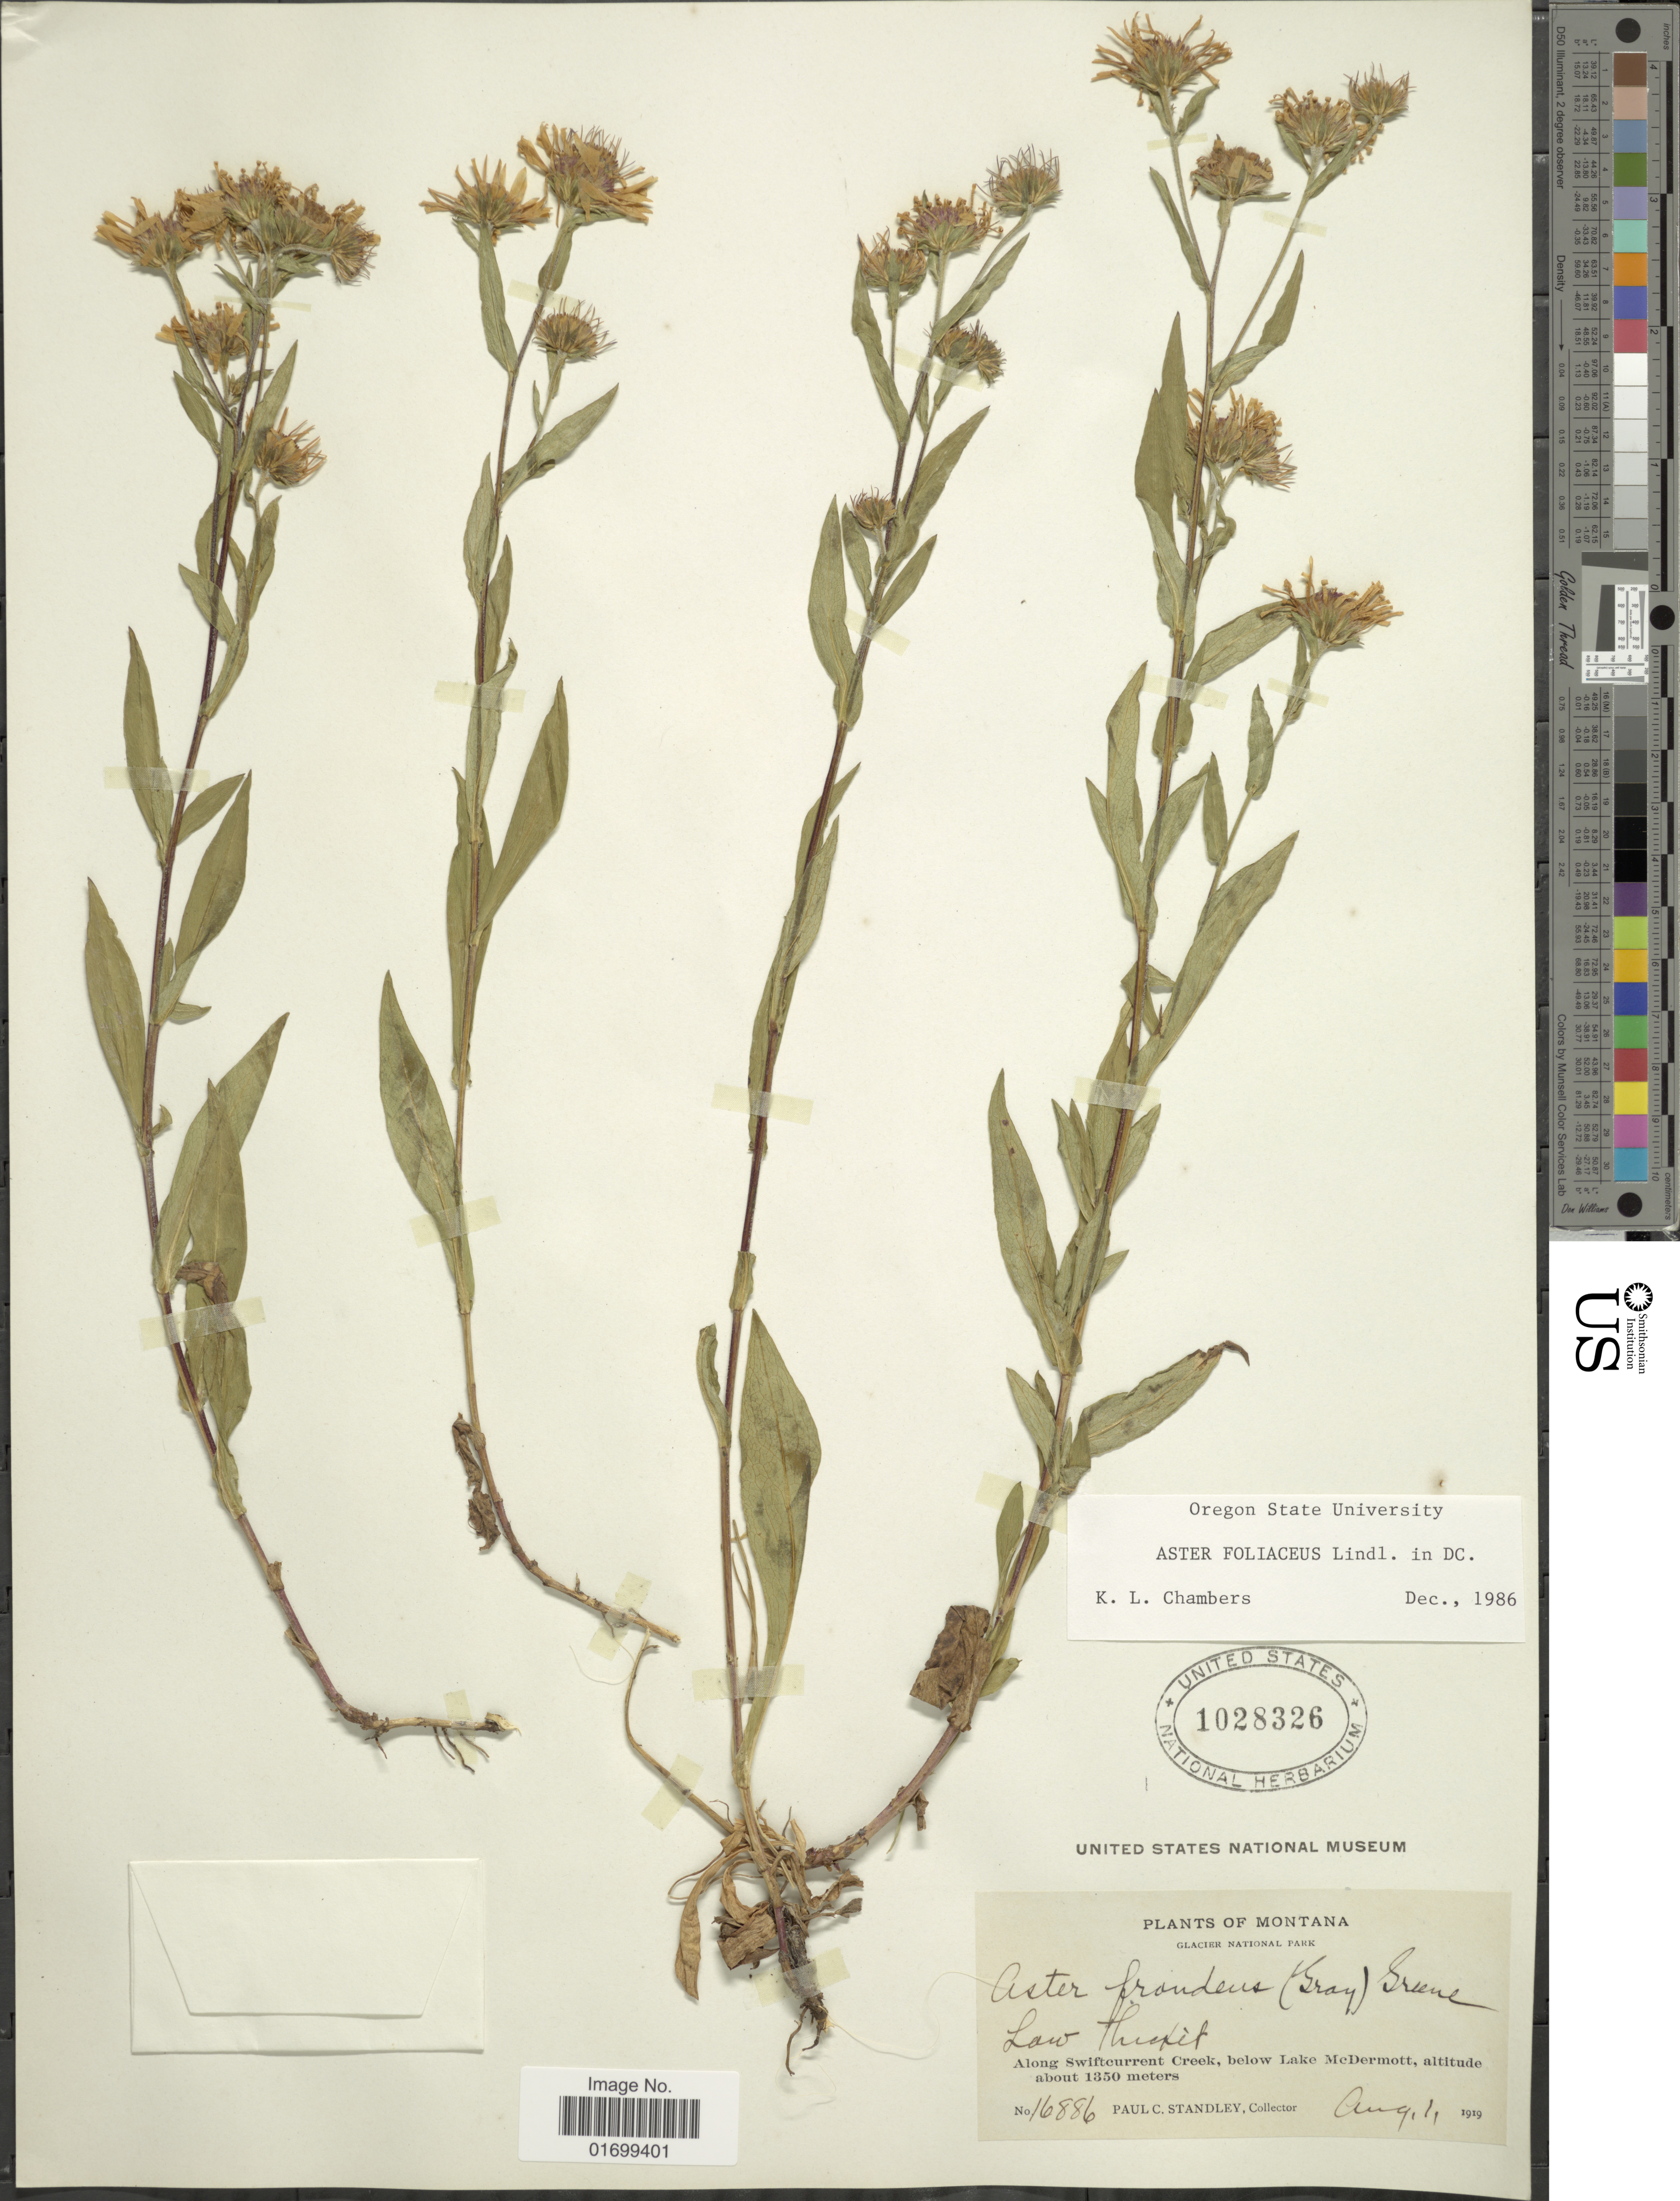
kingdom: Plantae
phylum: Tracheophyta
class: Magnoliopsida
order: Asterales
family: Asteraceae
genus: Symphyotrichum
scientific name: Symphyotrichum foliaceum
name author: (Lindl. ex DC.) G.L. Nesom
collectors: P. C. Standley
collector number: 16886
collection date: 1919-08-01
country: United States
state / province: Montana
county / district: Glacier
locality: Glacier National Park, low thicket, along Swiftcurrent Creek, below Lake McDermott.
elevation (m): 1350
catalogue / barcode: US 1028326